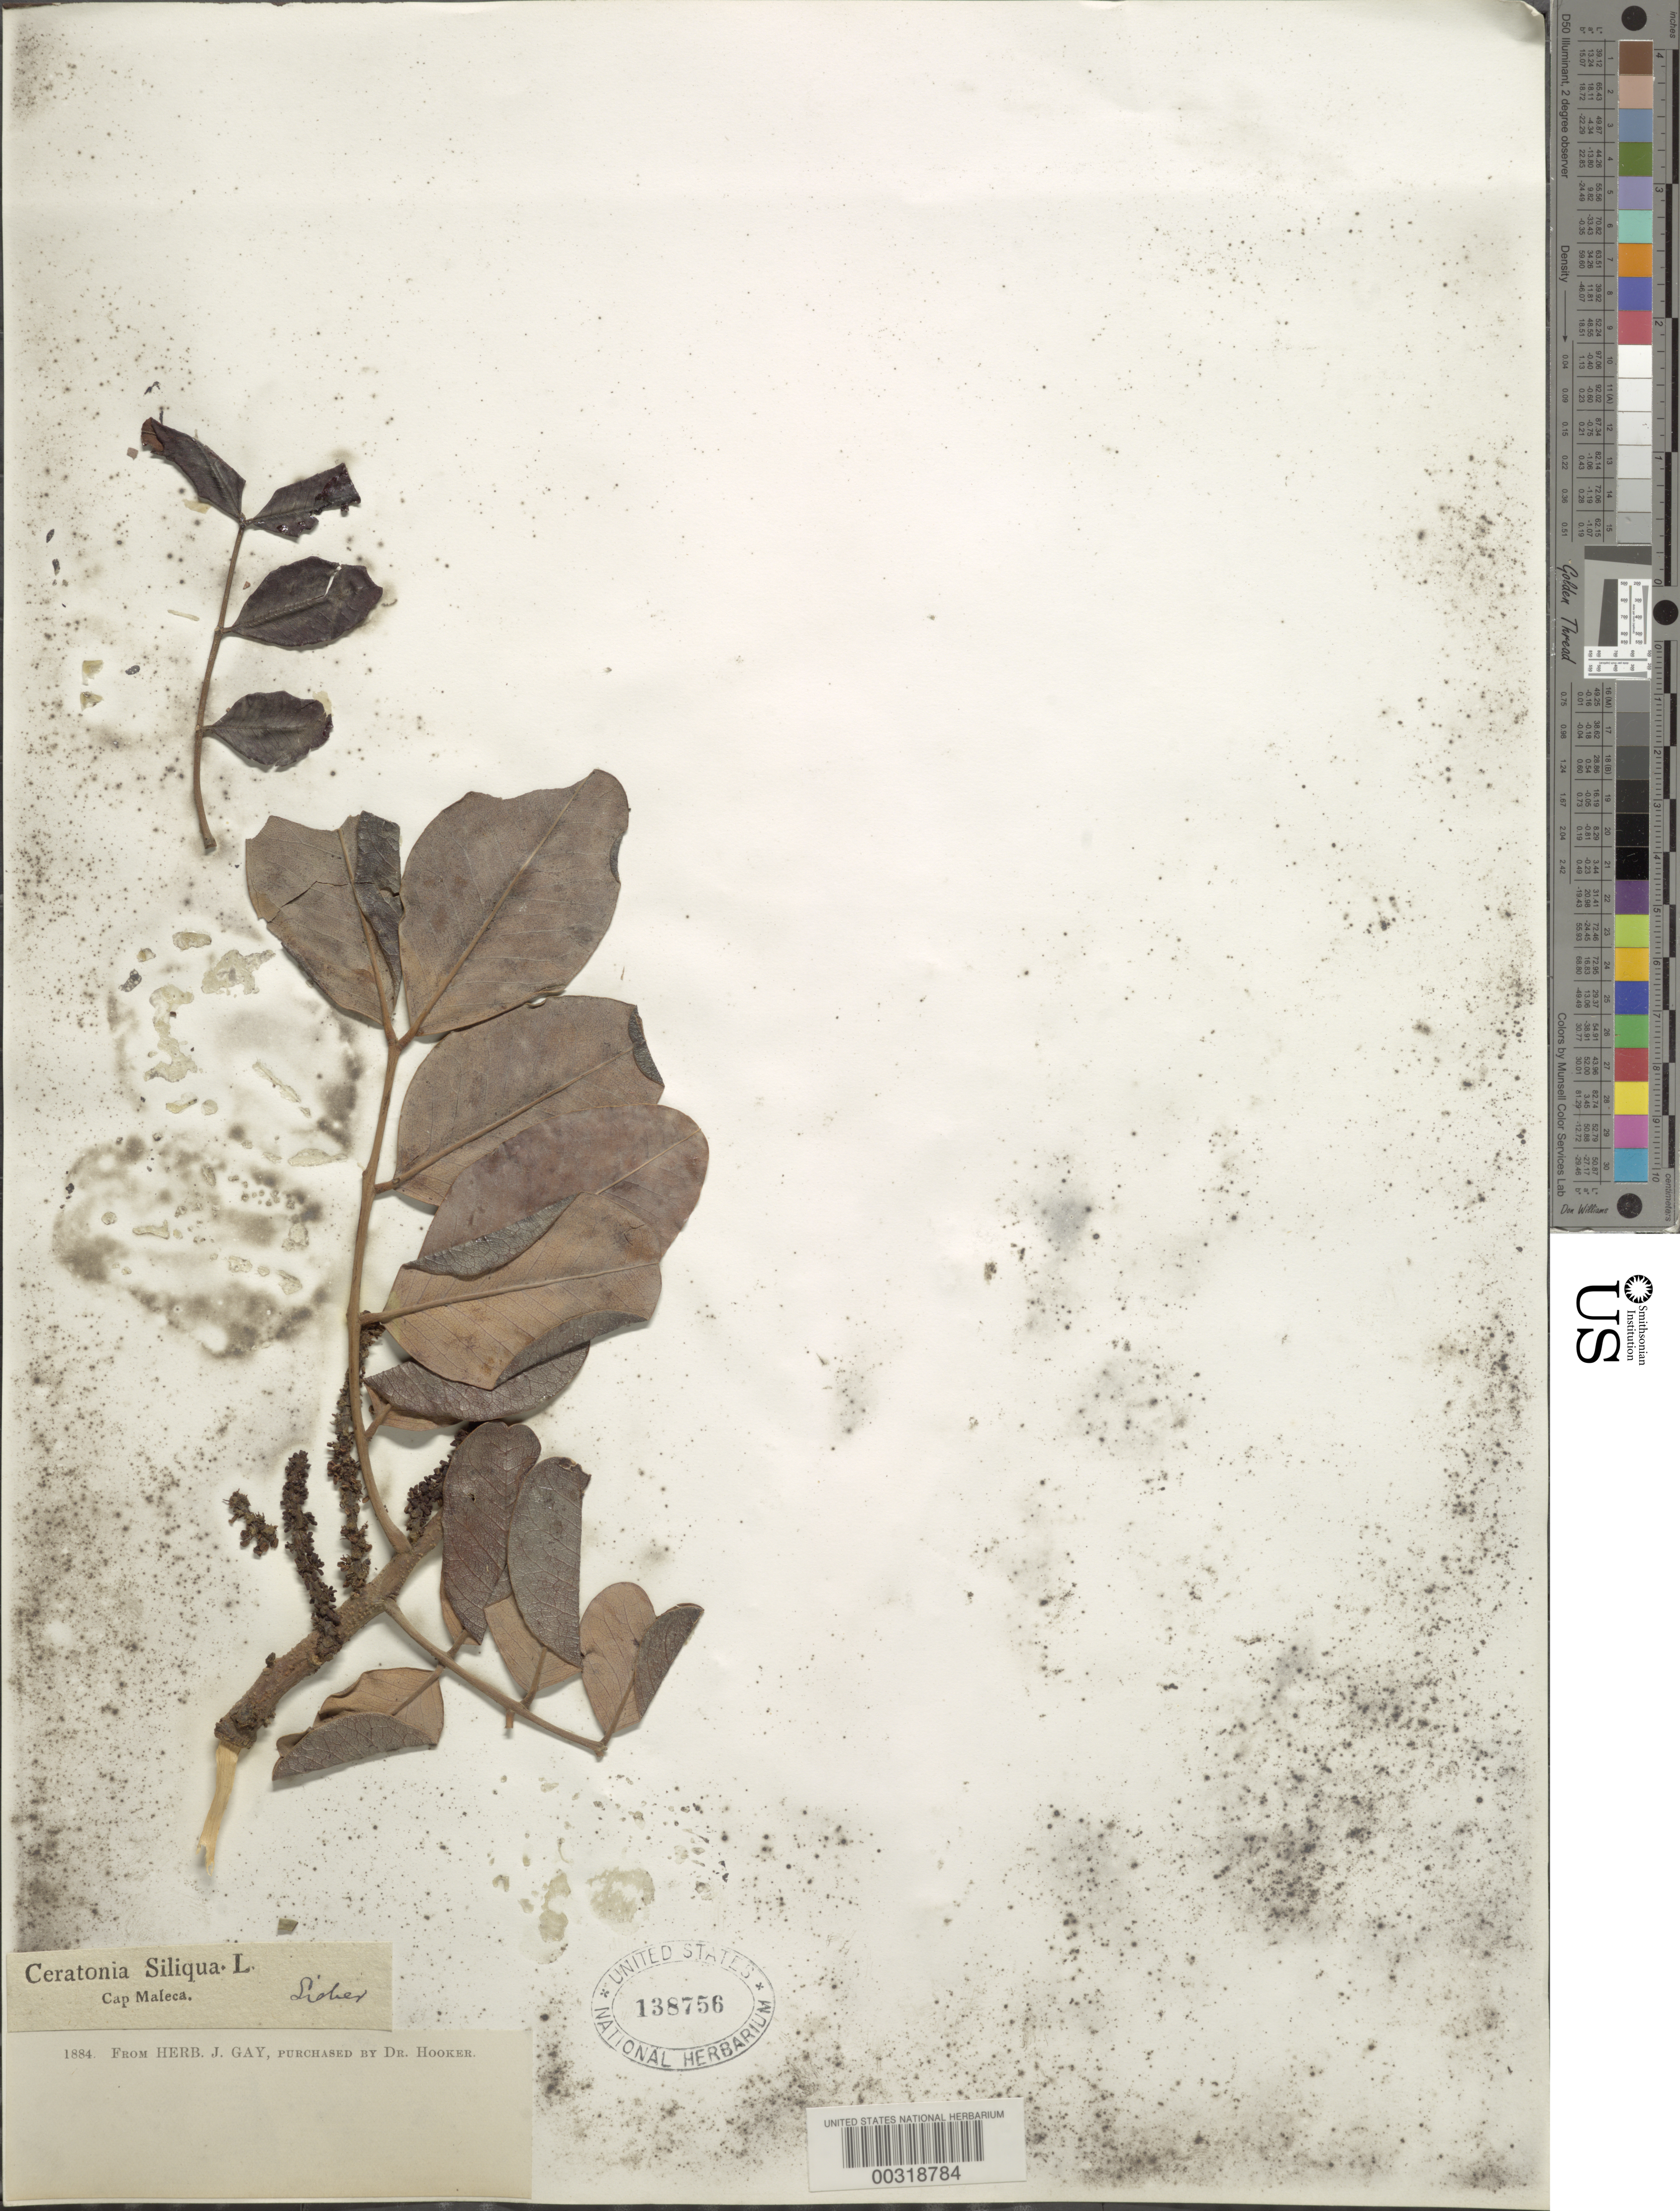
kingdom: Plantae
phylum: Tracheophyta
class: Magnoliopsida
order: Fabales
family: Fabaceae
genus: Ceratonia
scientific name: Ceratonia siliqua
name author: L.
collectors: Ex herb. Schimper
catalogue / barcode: US 138756